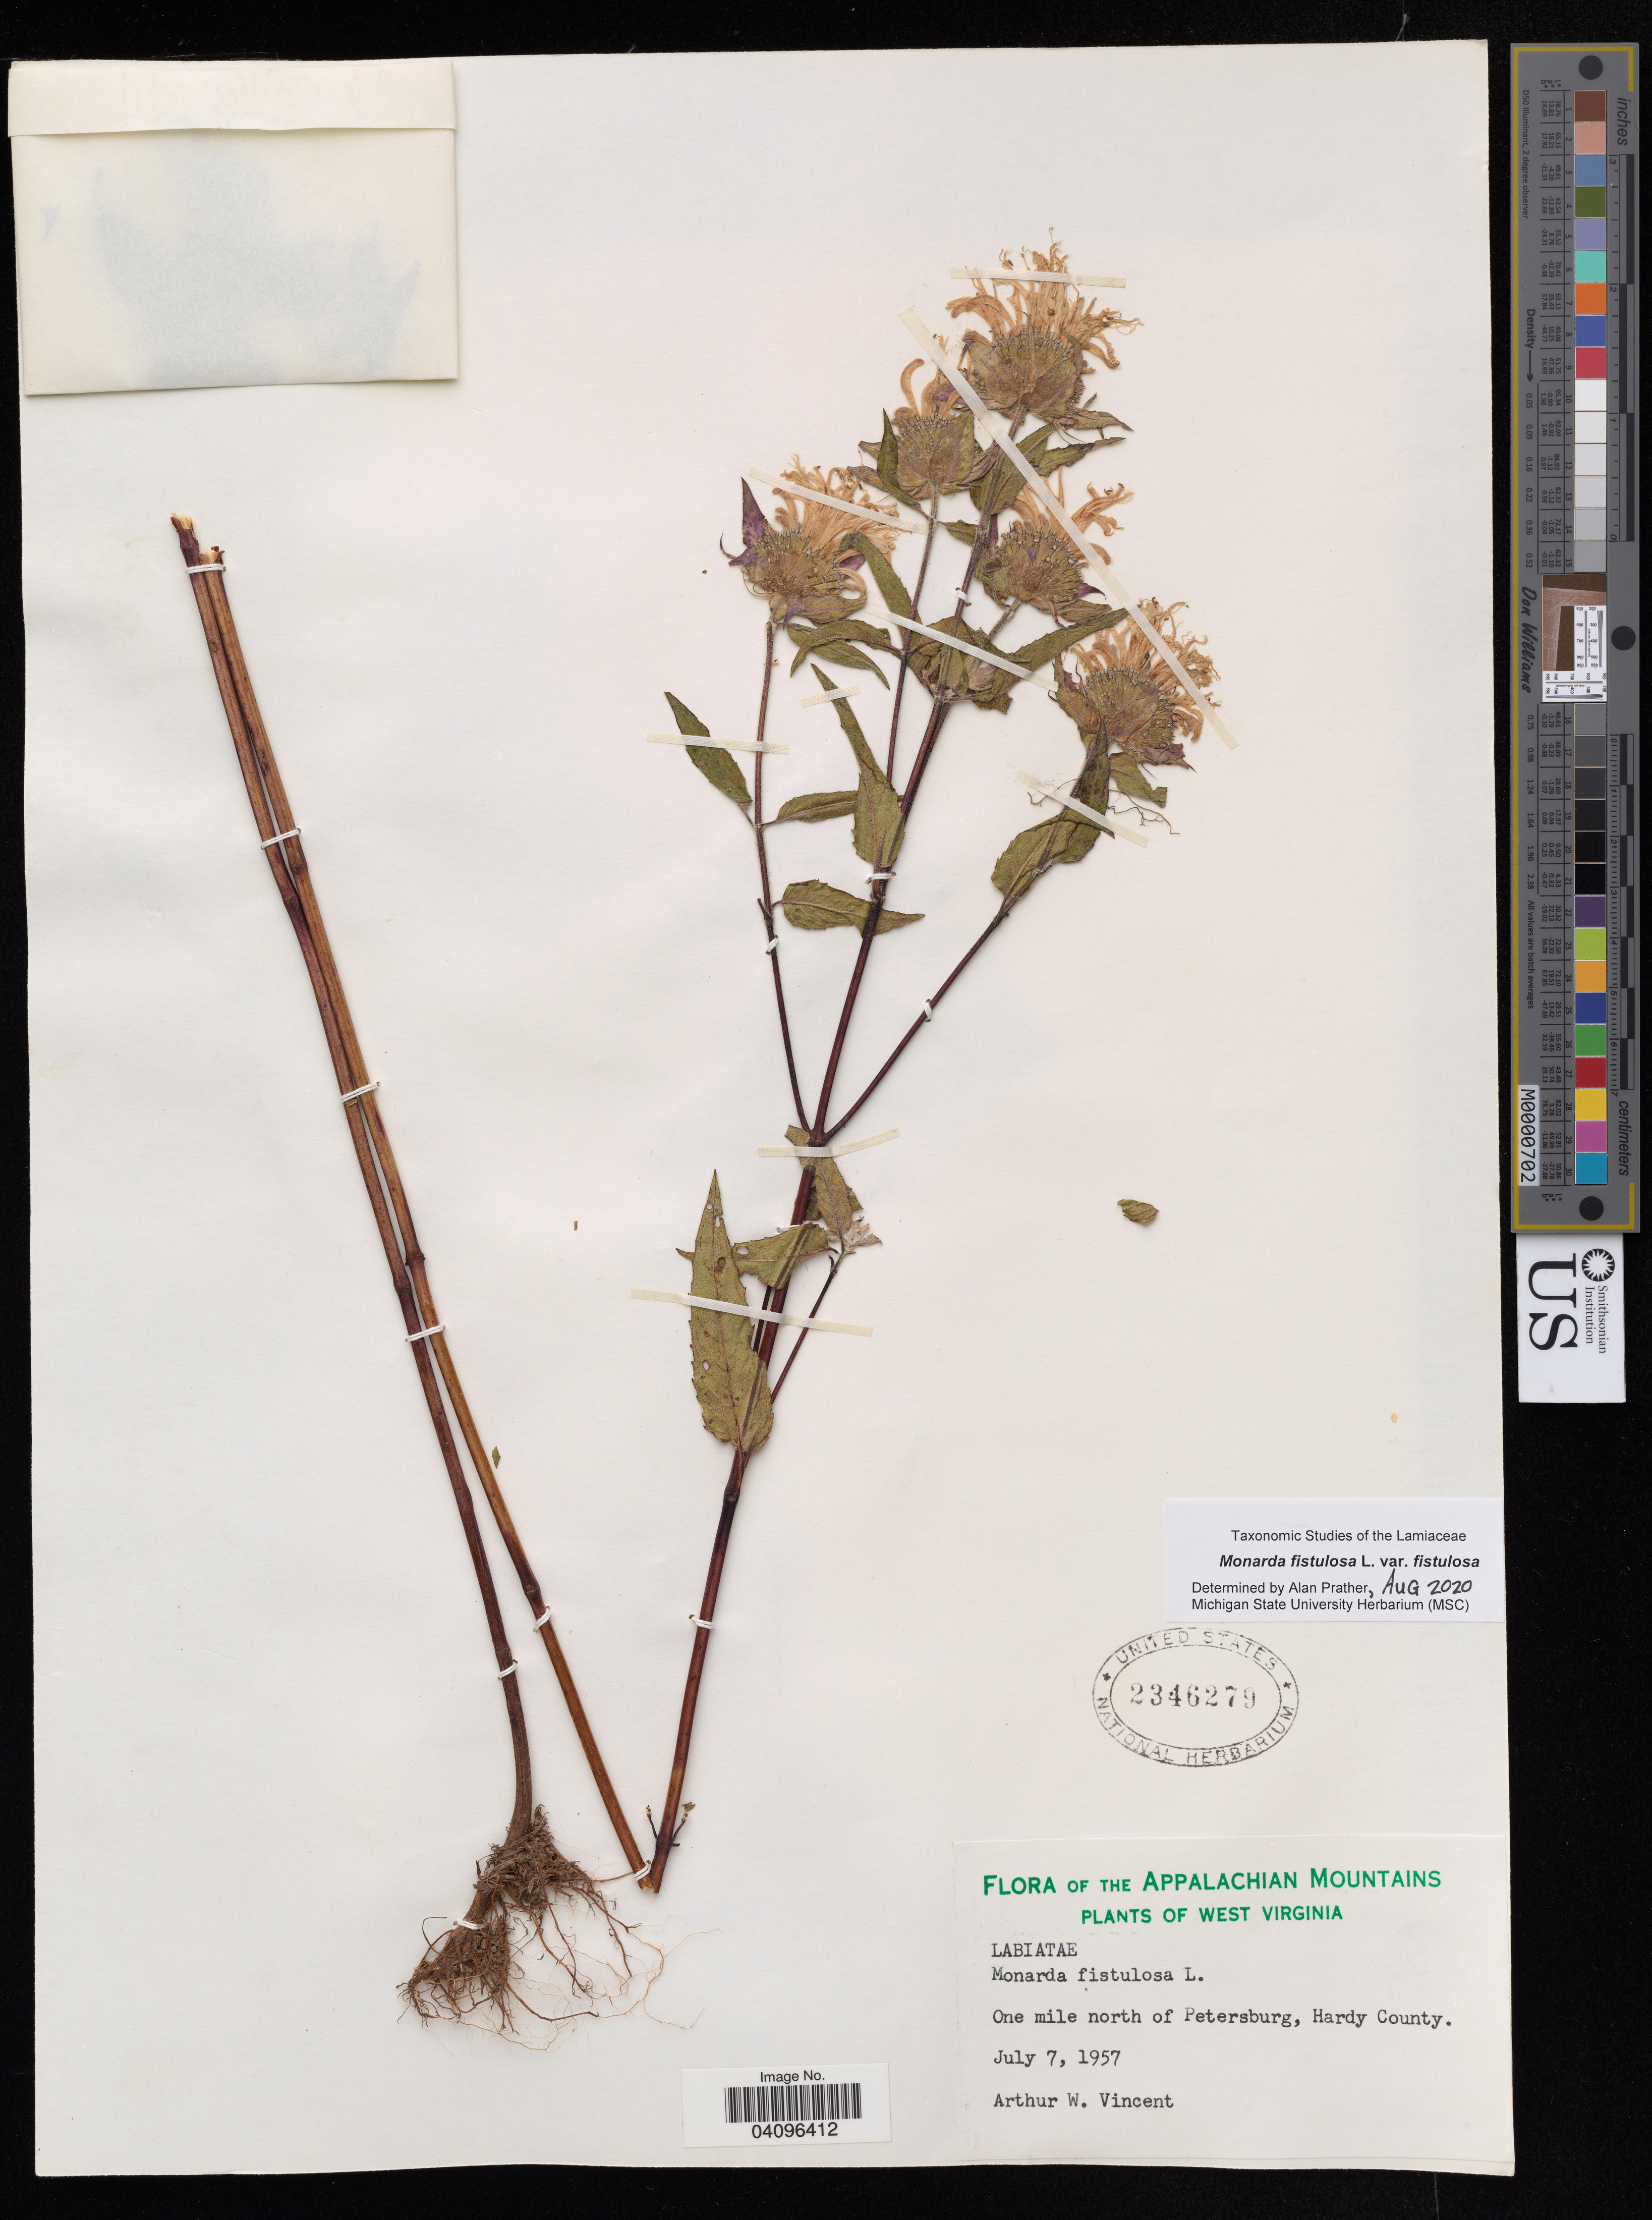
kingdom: Plantae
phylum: Tracheophyta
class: Magnoliopsida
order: Lamiales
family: Lamiaceae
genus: Monarda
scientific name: Monarda fistulosa var. fistulosa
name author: L.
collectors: A. Vincent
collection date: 1957-07-07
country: United States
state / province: West Virginia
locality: One mile north of Petersburg, Hardy County.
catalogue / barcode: US 2346279